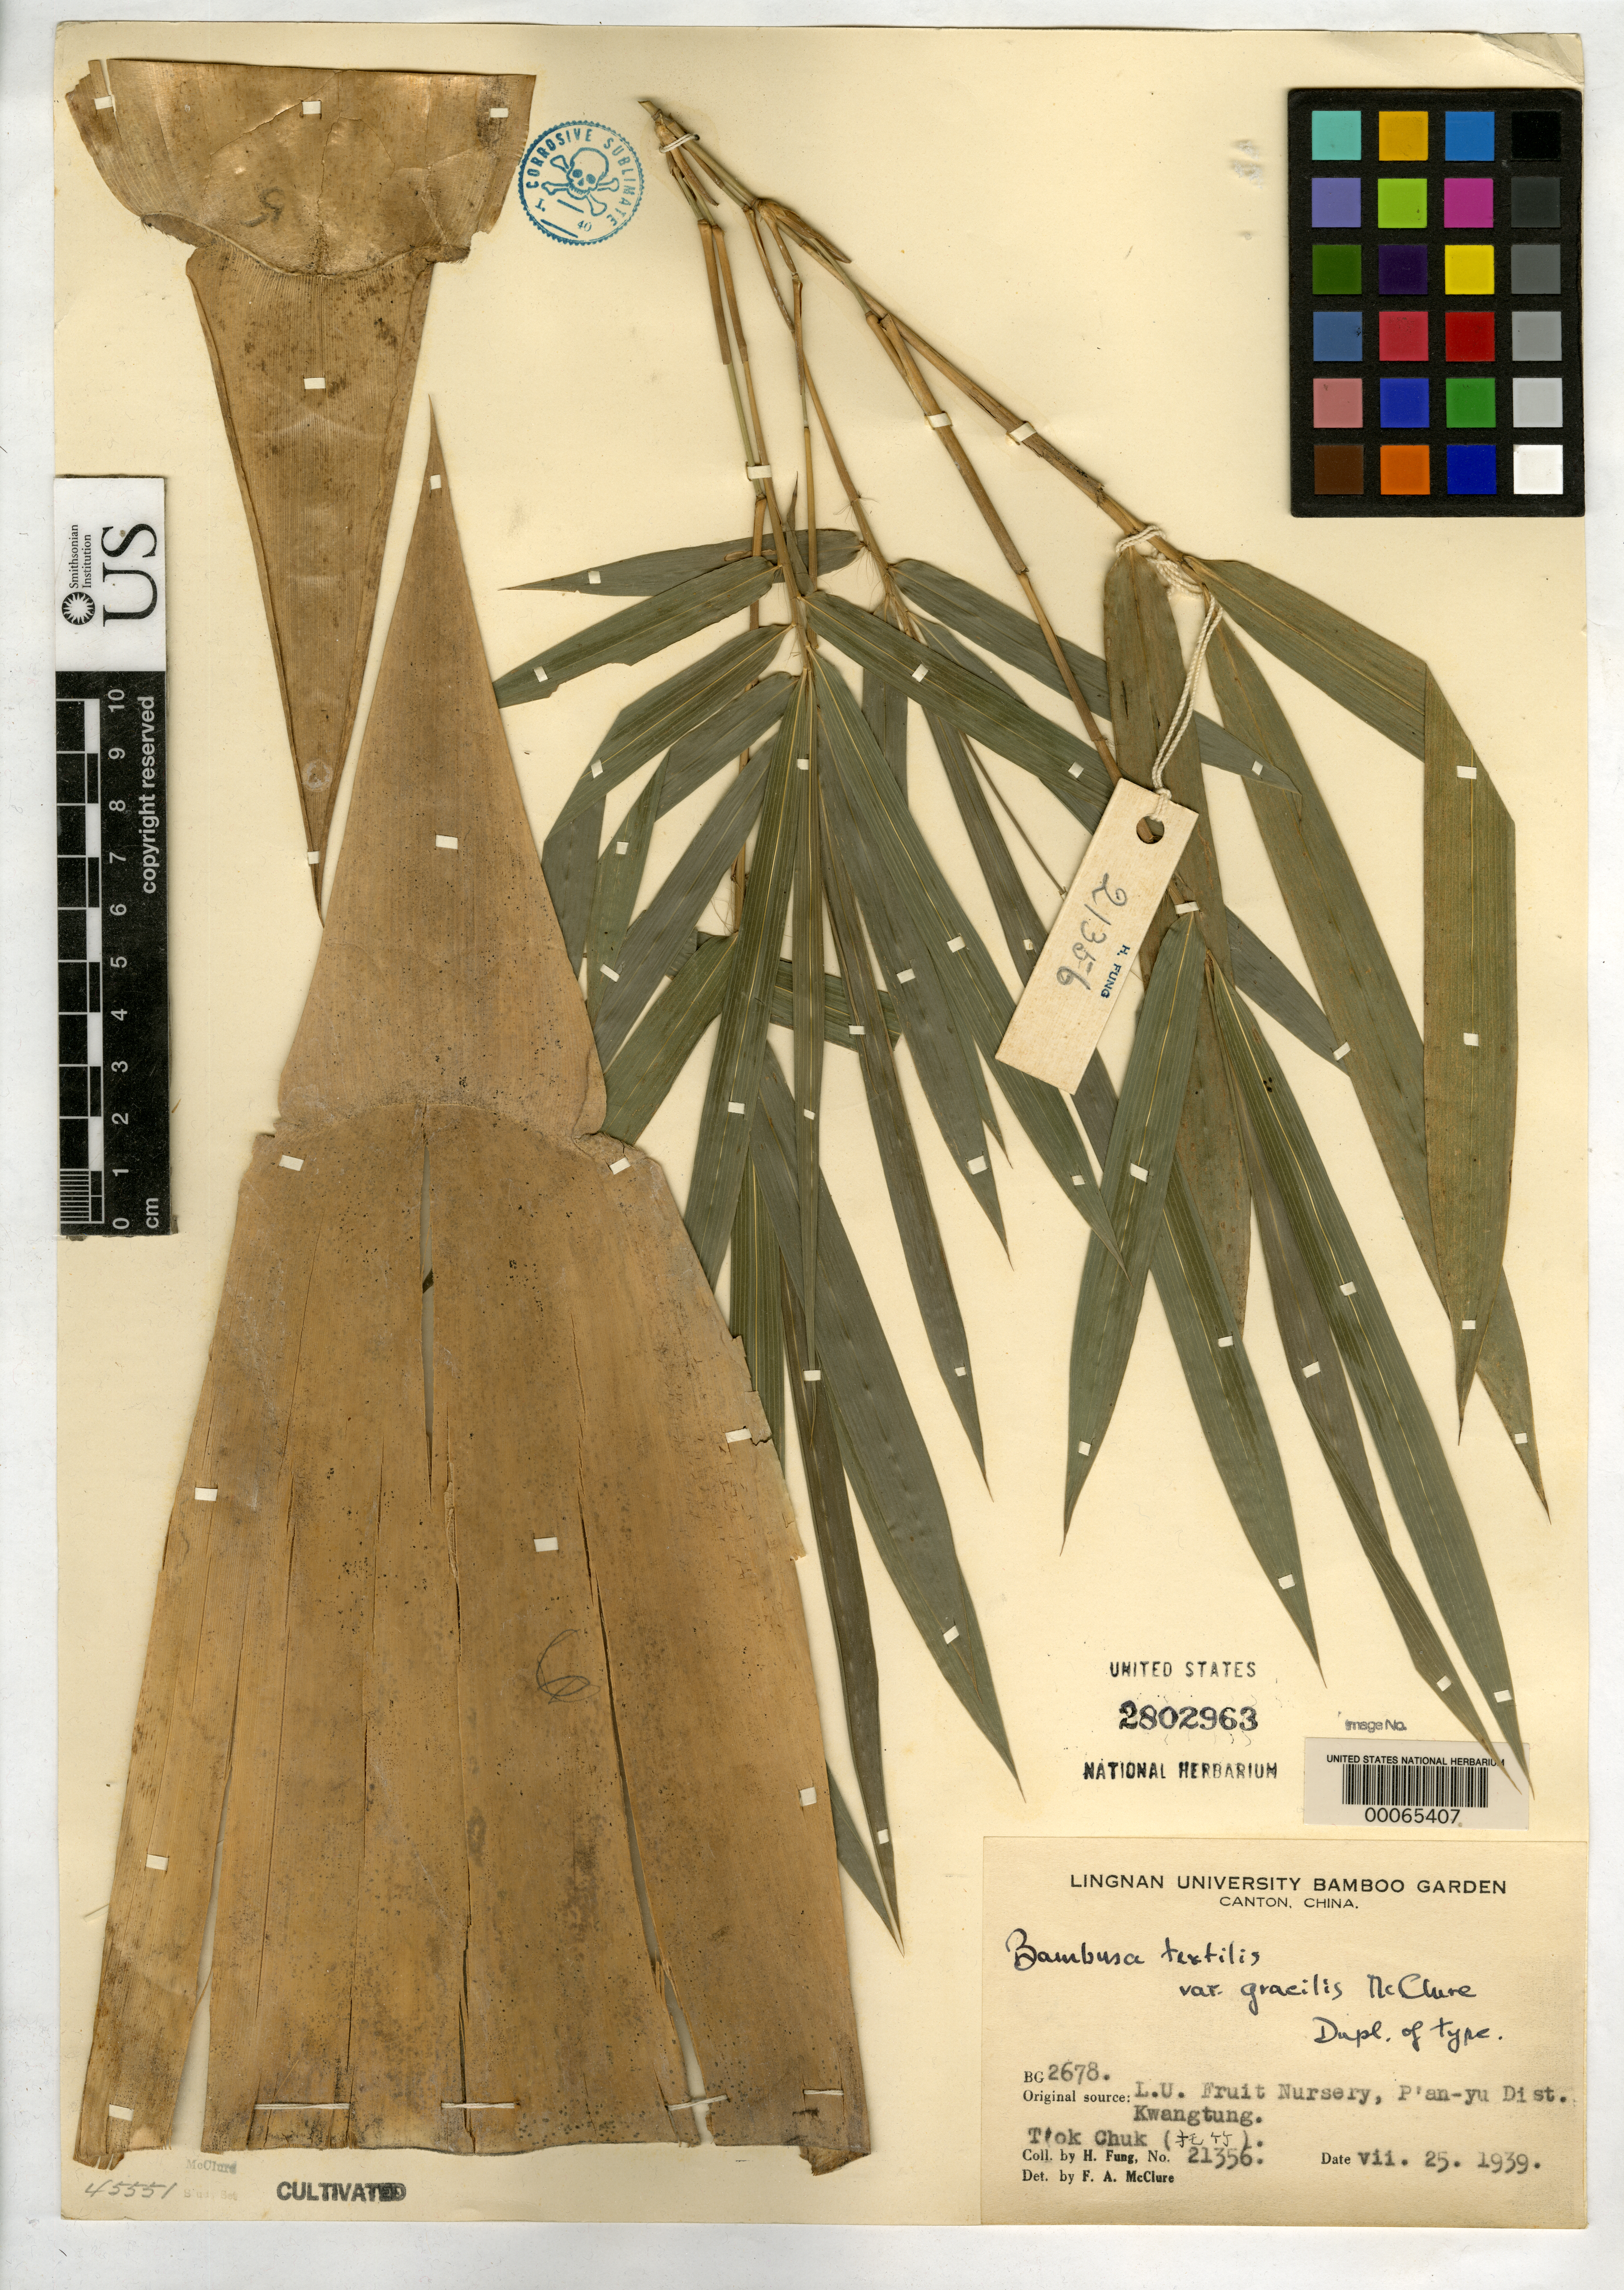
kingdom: Plantae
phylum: Tracheophyta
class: Liliopsida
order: Poales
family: Poaceae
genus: Bambusa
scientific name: Bambusa textilis var. gracilis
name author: McClure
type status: Type Collection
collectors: H. L. Fung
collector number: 21356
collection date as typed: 25 Jul 1939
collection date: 1939-07-25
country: China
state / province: Guangdong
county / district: P'an-Yu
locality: T'ok Chuk.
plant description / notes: Permanently on loan to USNH; Lingnan Univ. ## 45551 B.G. 2678. This sheet annotated as "Dupl. of type"; unclear whether it is an isotype or second sheet of the holotype.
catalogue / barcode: US 2802963